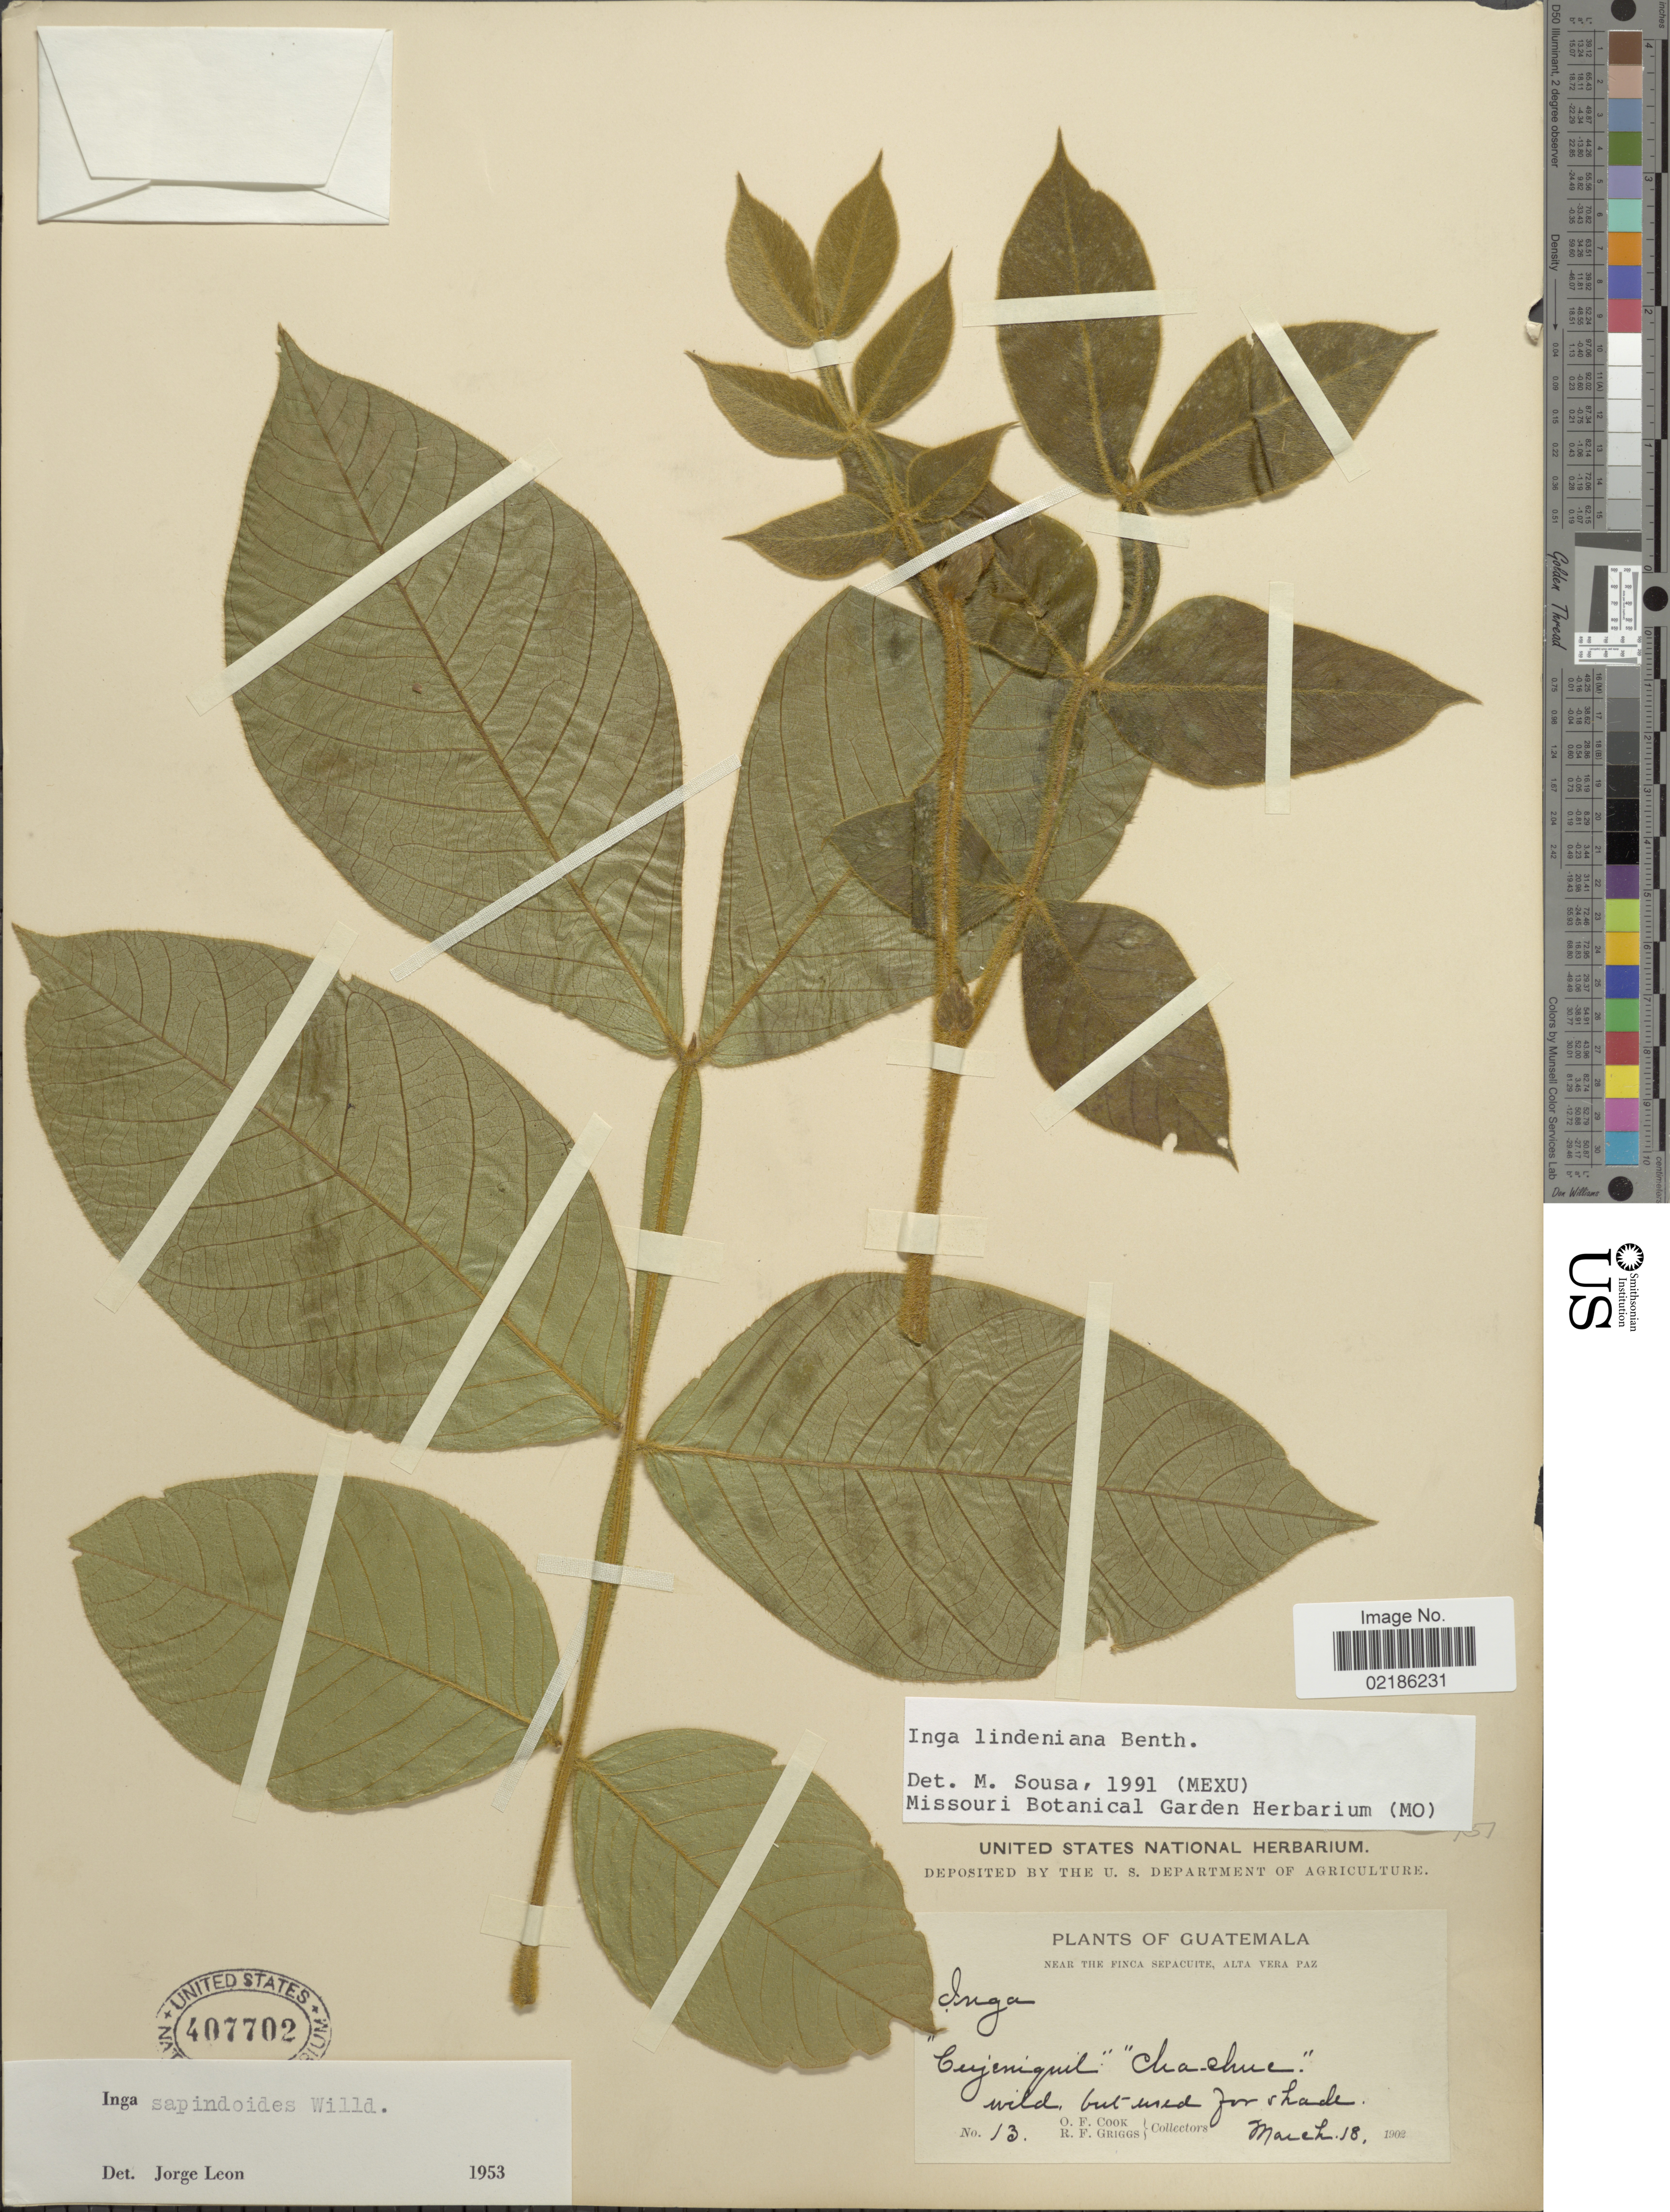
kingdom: Plantae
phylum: Tracheophyta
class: Magnoliopsida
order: Fabales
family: Fabaceae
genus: Inga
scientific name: Inga lindeniana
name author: Benth.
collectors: O. F. Cook & R. F. Griggs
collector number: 13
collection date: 1902-03-18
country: Guatemala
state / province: Alta Verapaz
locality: Near the Finca Sepacuite, Alta Vera Paz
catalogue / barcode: US 407702